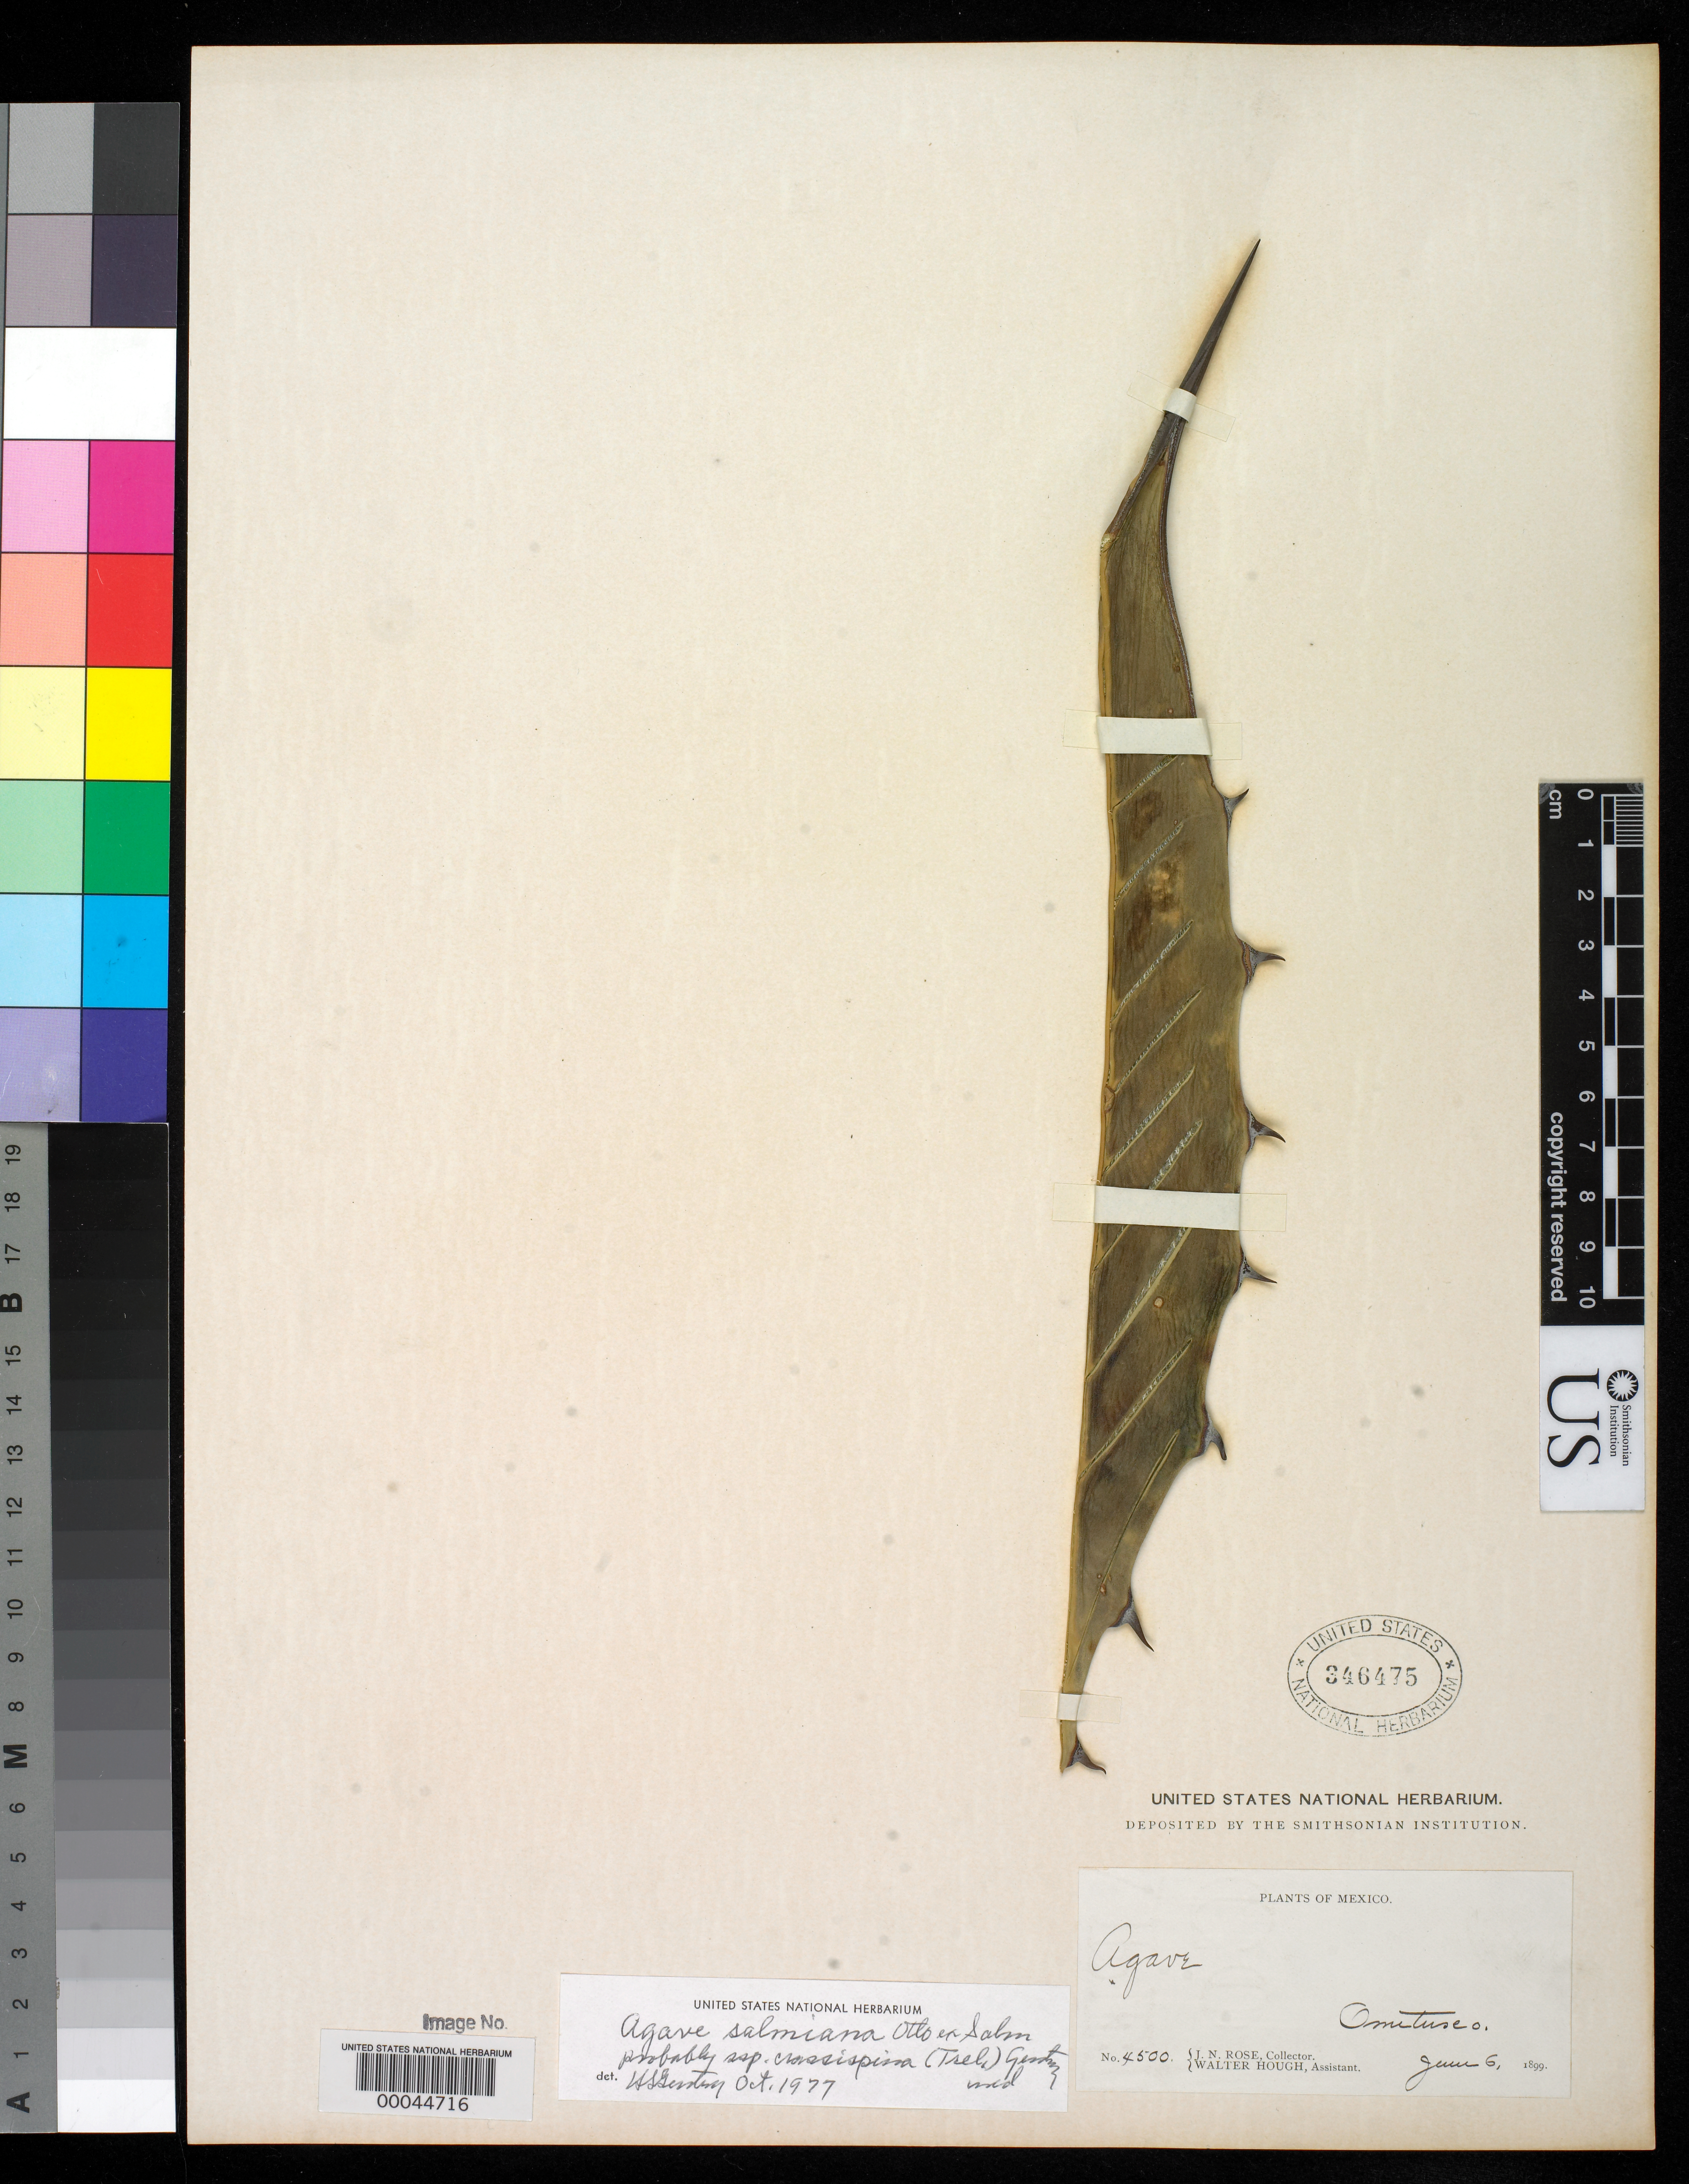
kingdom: Plantae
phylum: Tracheophyta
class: Liliopsida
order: Asparagales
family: Asparagaceae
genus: Agave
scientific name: Agave salmiana subsp. crassispina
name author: (Trel.) Gentry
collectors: J. N. Rose & W. Hough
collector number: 4500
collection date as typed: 06 Jun 1899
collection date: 1899-06-06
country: Mexico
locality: Ometusco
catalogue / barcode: US 346475